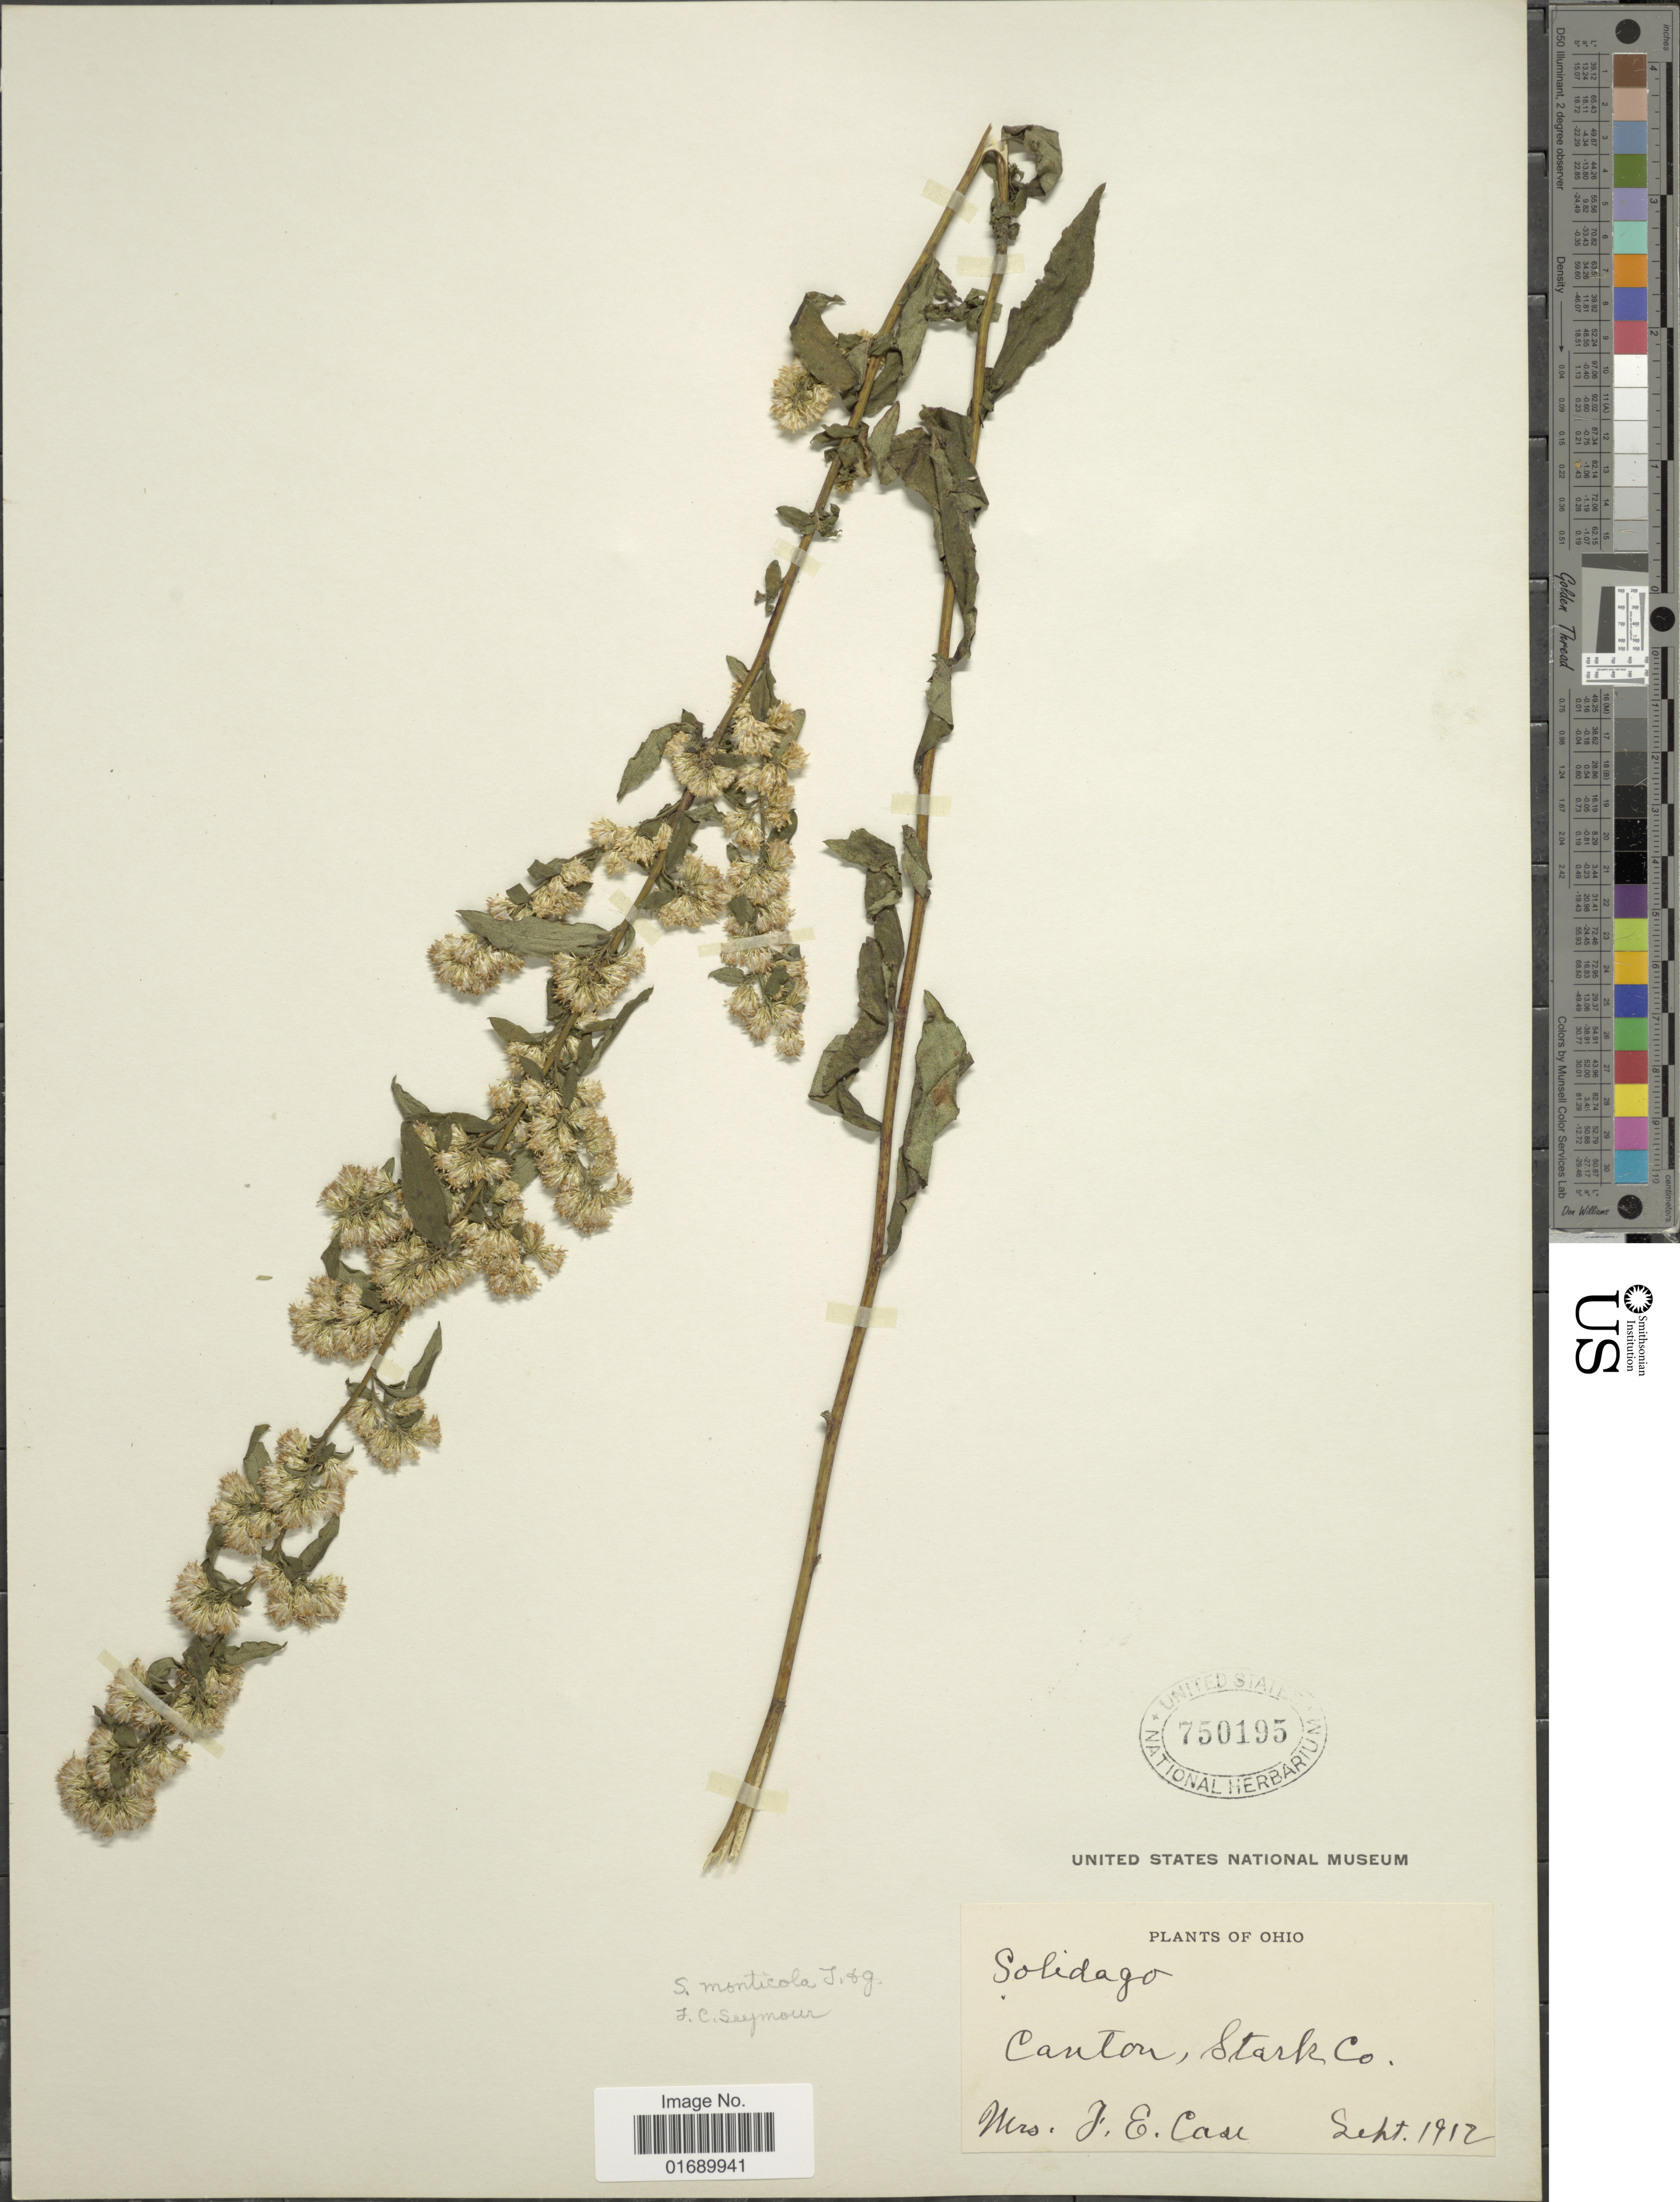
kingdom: Plantae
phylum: Tracheophyta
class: Magnoliopsida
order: Asterales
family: Asteraceae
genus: Solidago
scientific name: Solidago roanensis var. monticola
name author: (Torr. & A. Gray) Fernald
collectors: T. Case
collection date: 1912-09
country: United States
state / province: Ohio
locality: Canton, Stark Co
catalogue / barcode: US 750195